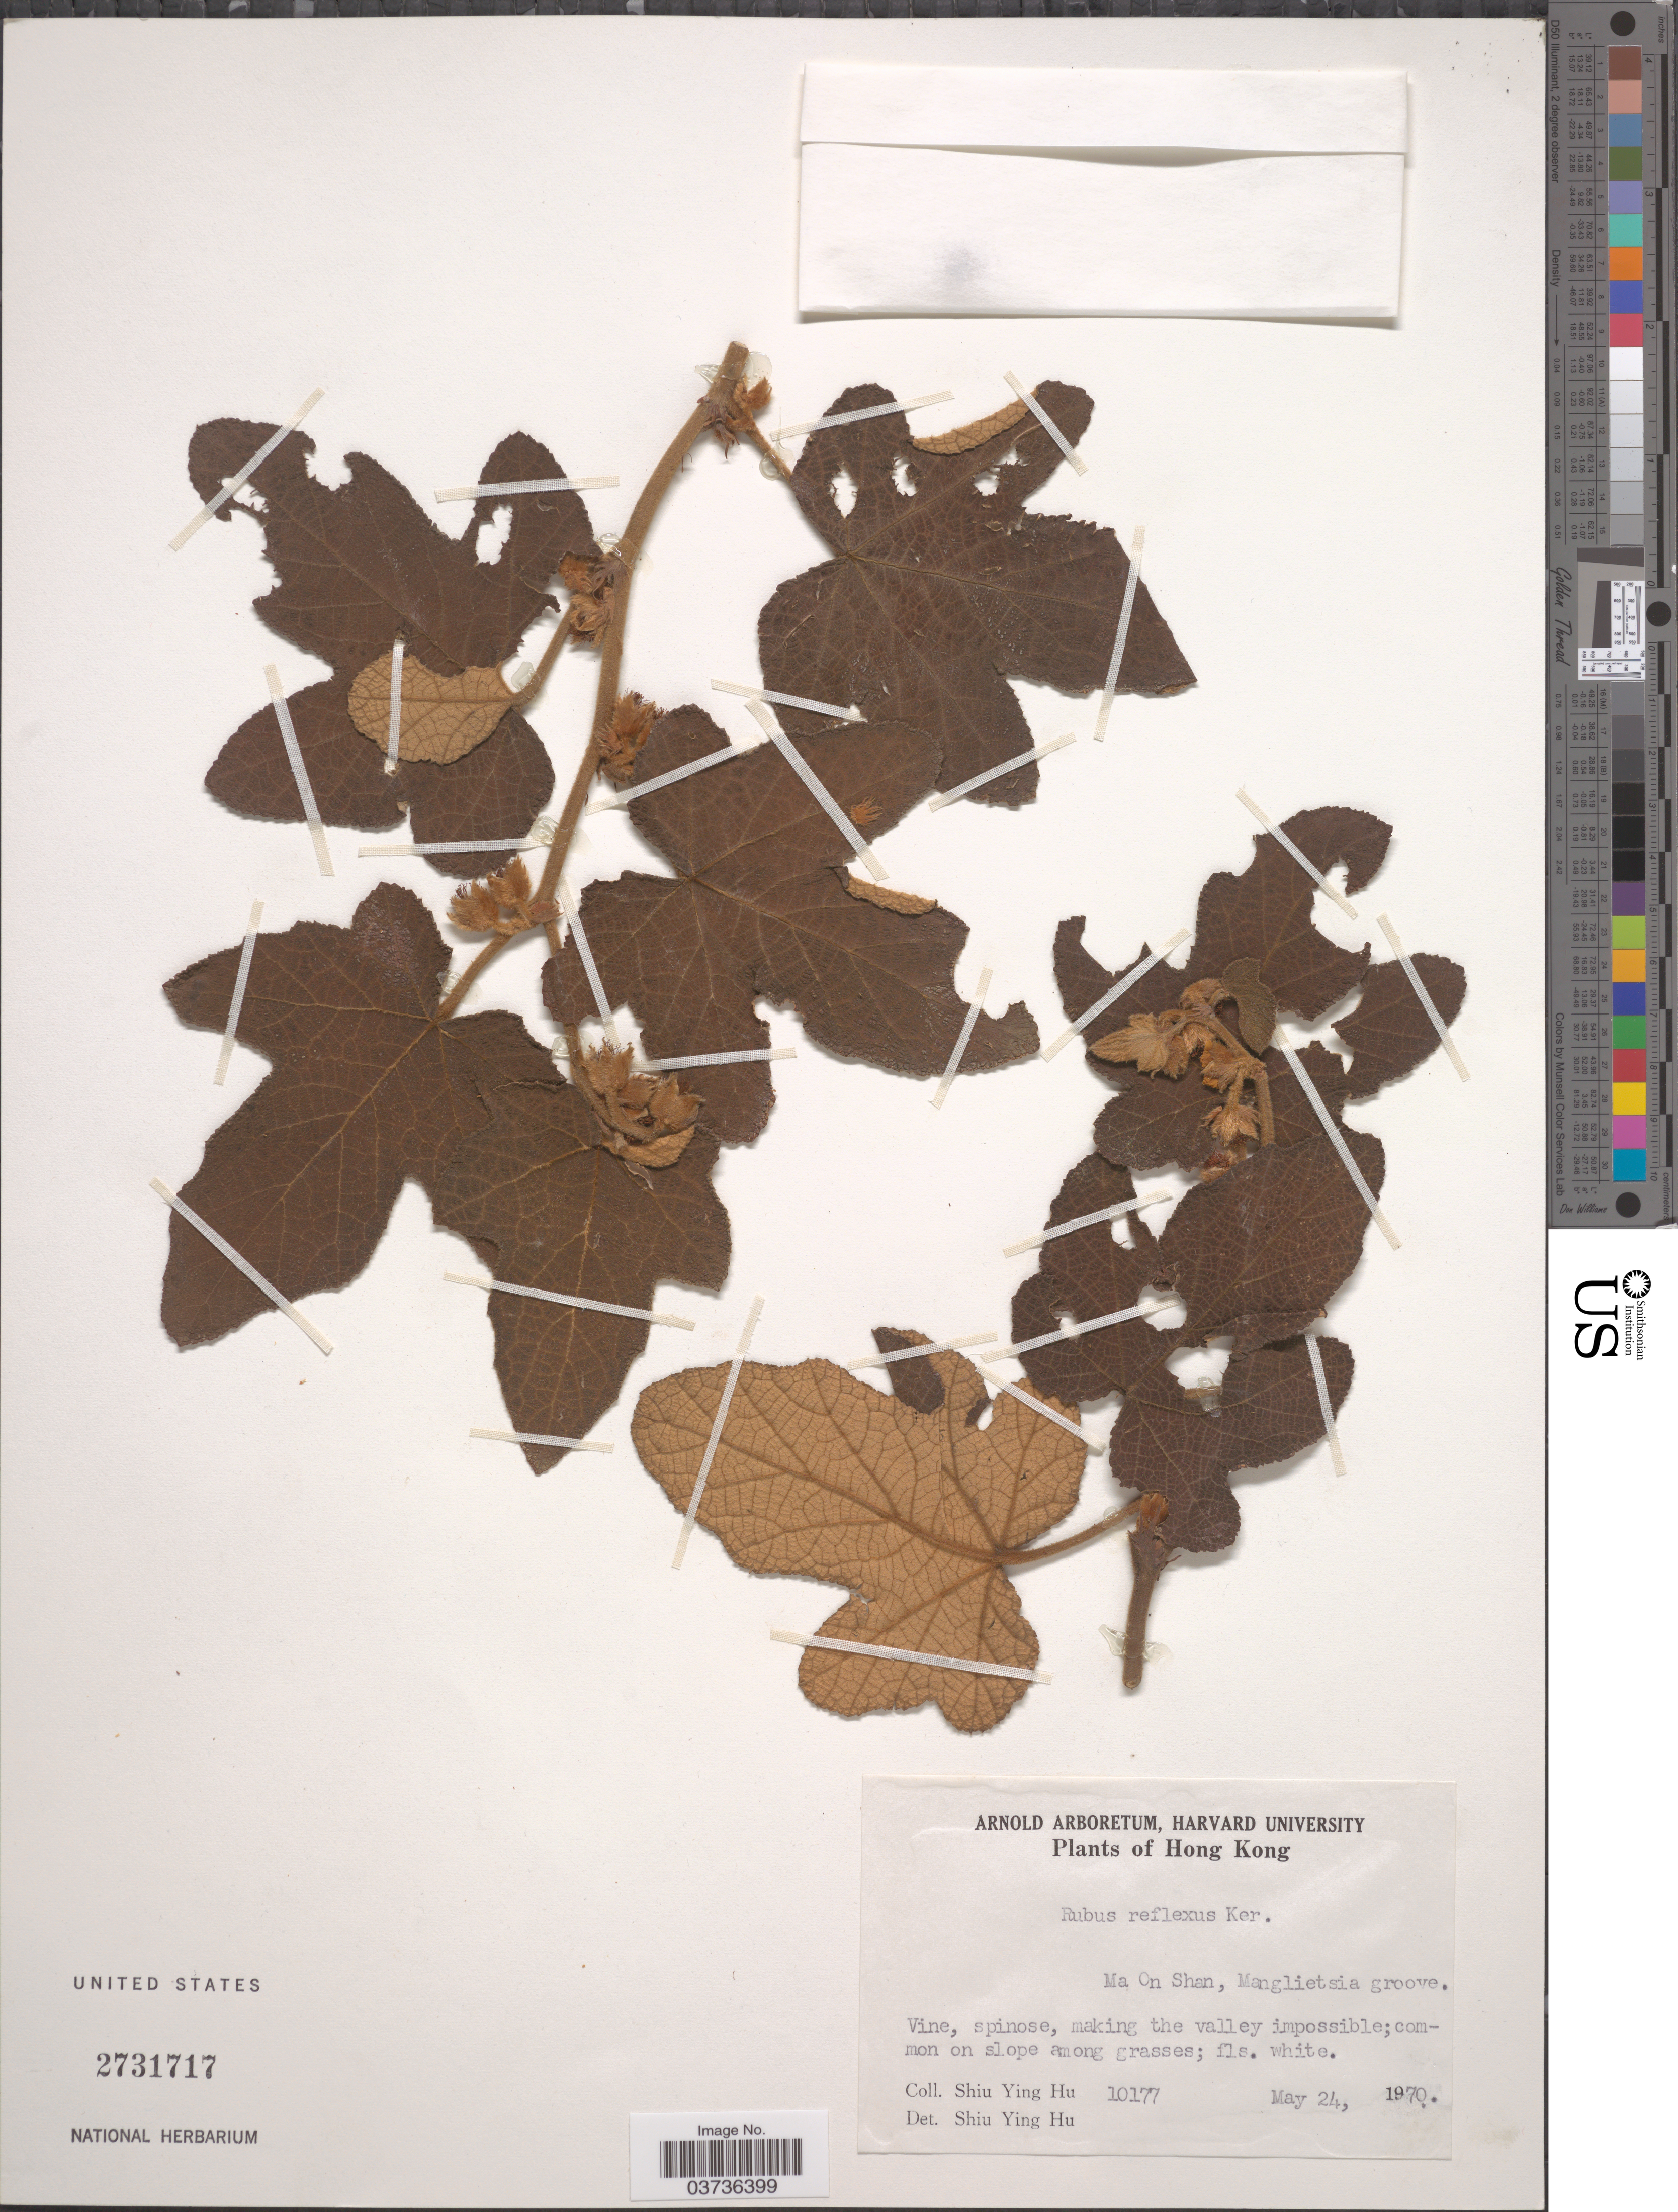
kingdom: Plantae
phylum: Tracheophyta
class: Magnoliopsida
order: Rosales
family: Rosaceae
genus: Rubus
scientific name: Rubus reflexus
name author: Ker Gawl.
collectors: S. Y. Hu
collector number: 10177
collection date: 1970-05-24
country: China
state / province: Hong Kong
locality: Ma On Shan, Manglietsia groove.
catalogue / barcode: US 2731717